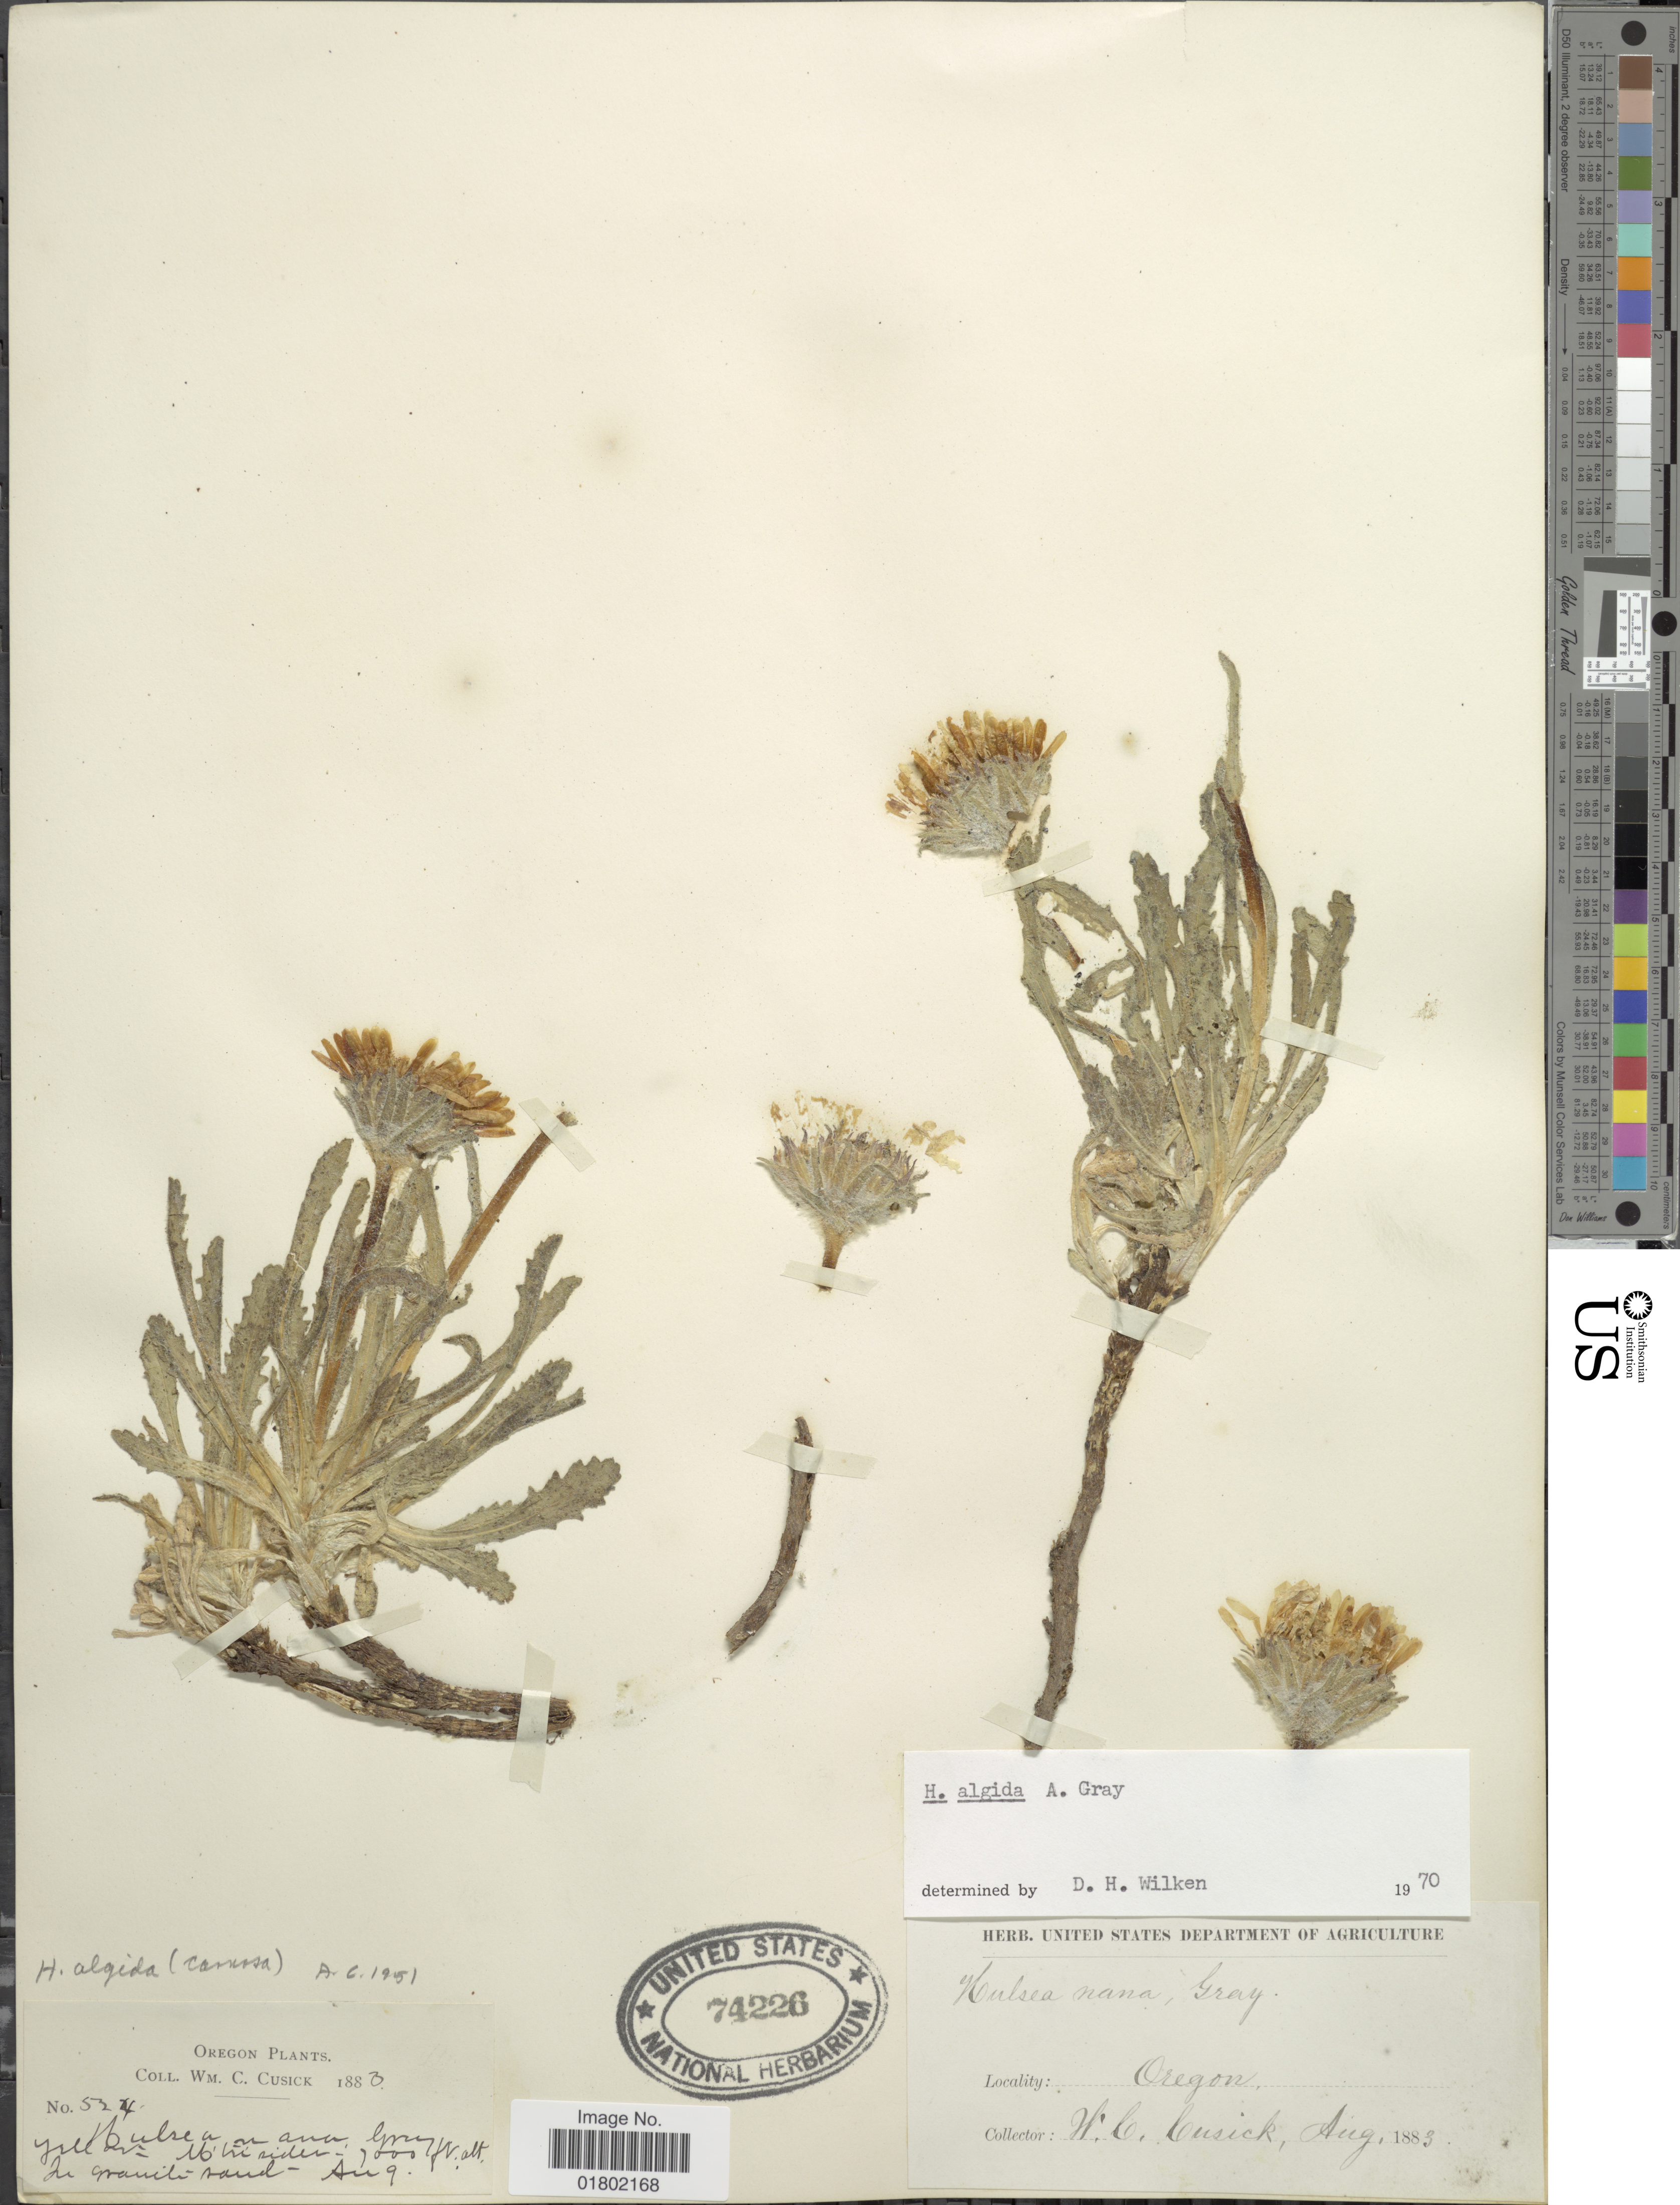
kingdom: Plantae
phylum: Tracheophyta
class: Magnoliopsida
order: Asterales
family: Asteraceae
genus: Hulsea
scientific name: Hulsea algida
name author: A. Gray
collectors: W. C. Cusick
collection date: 1883-08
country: United States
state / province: Oregon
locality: Mtn. sides [Mountain sides]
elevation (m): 2134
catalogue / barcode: US 74226